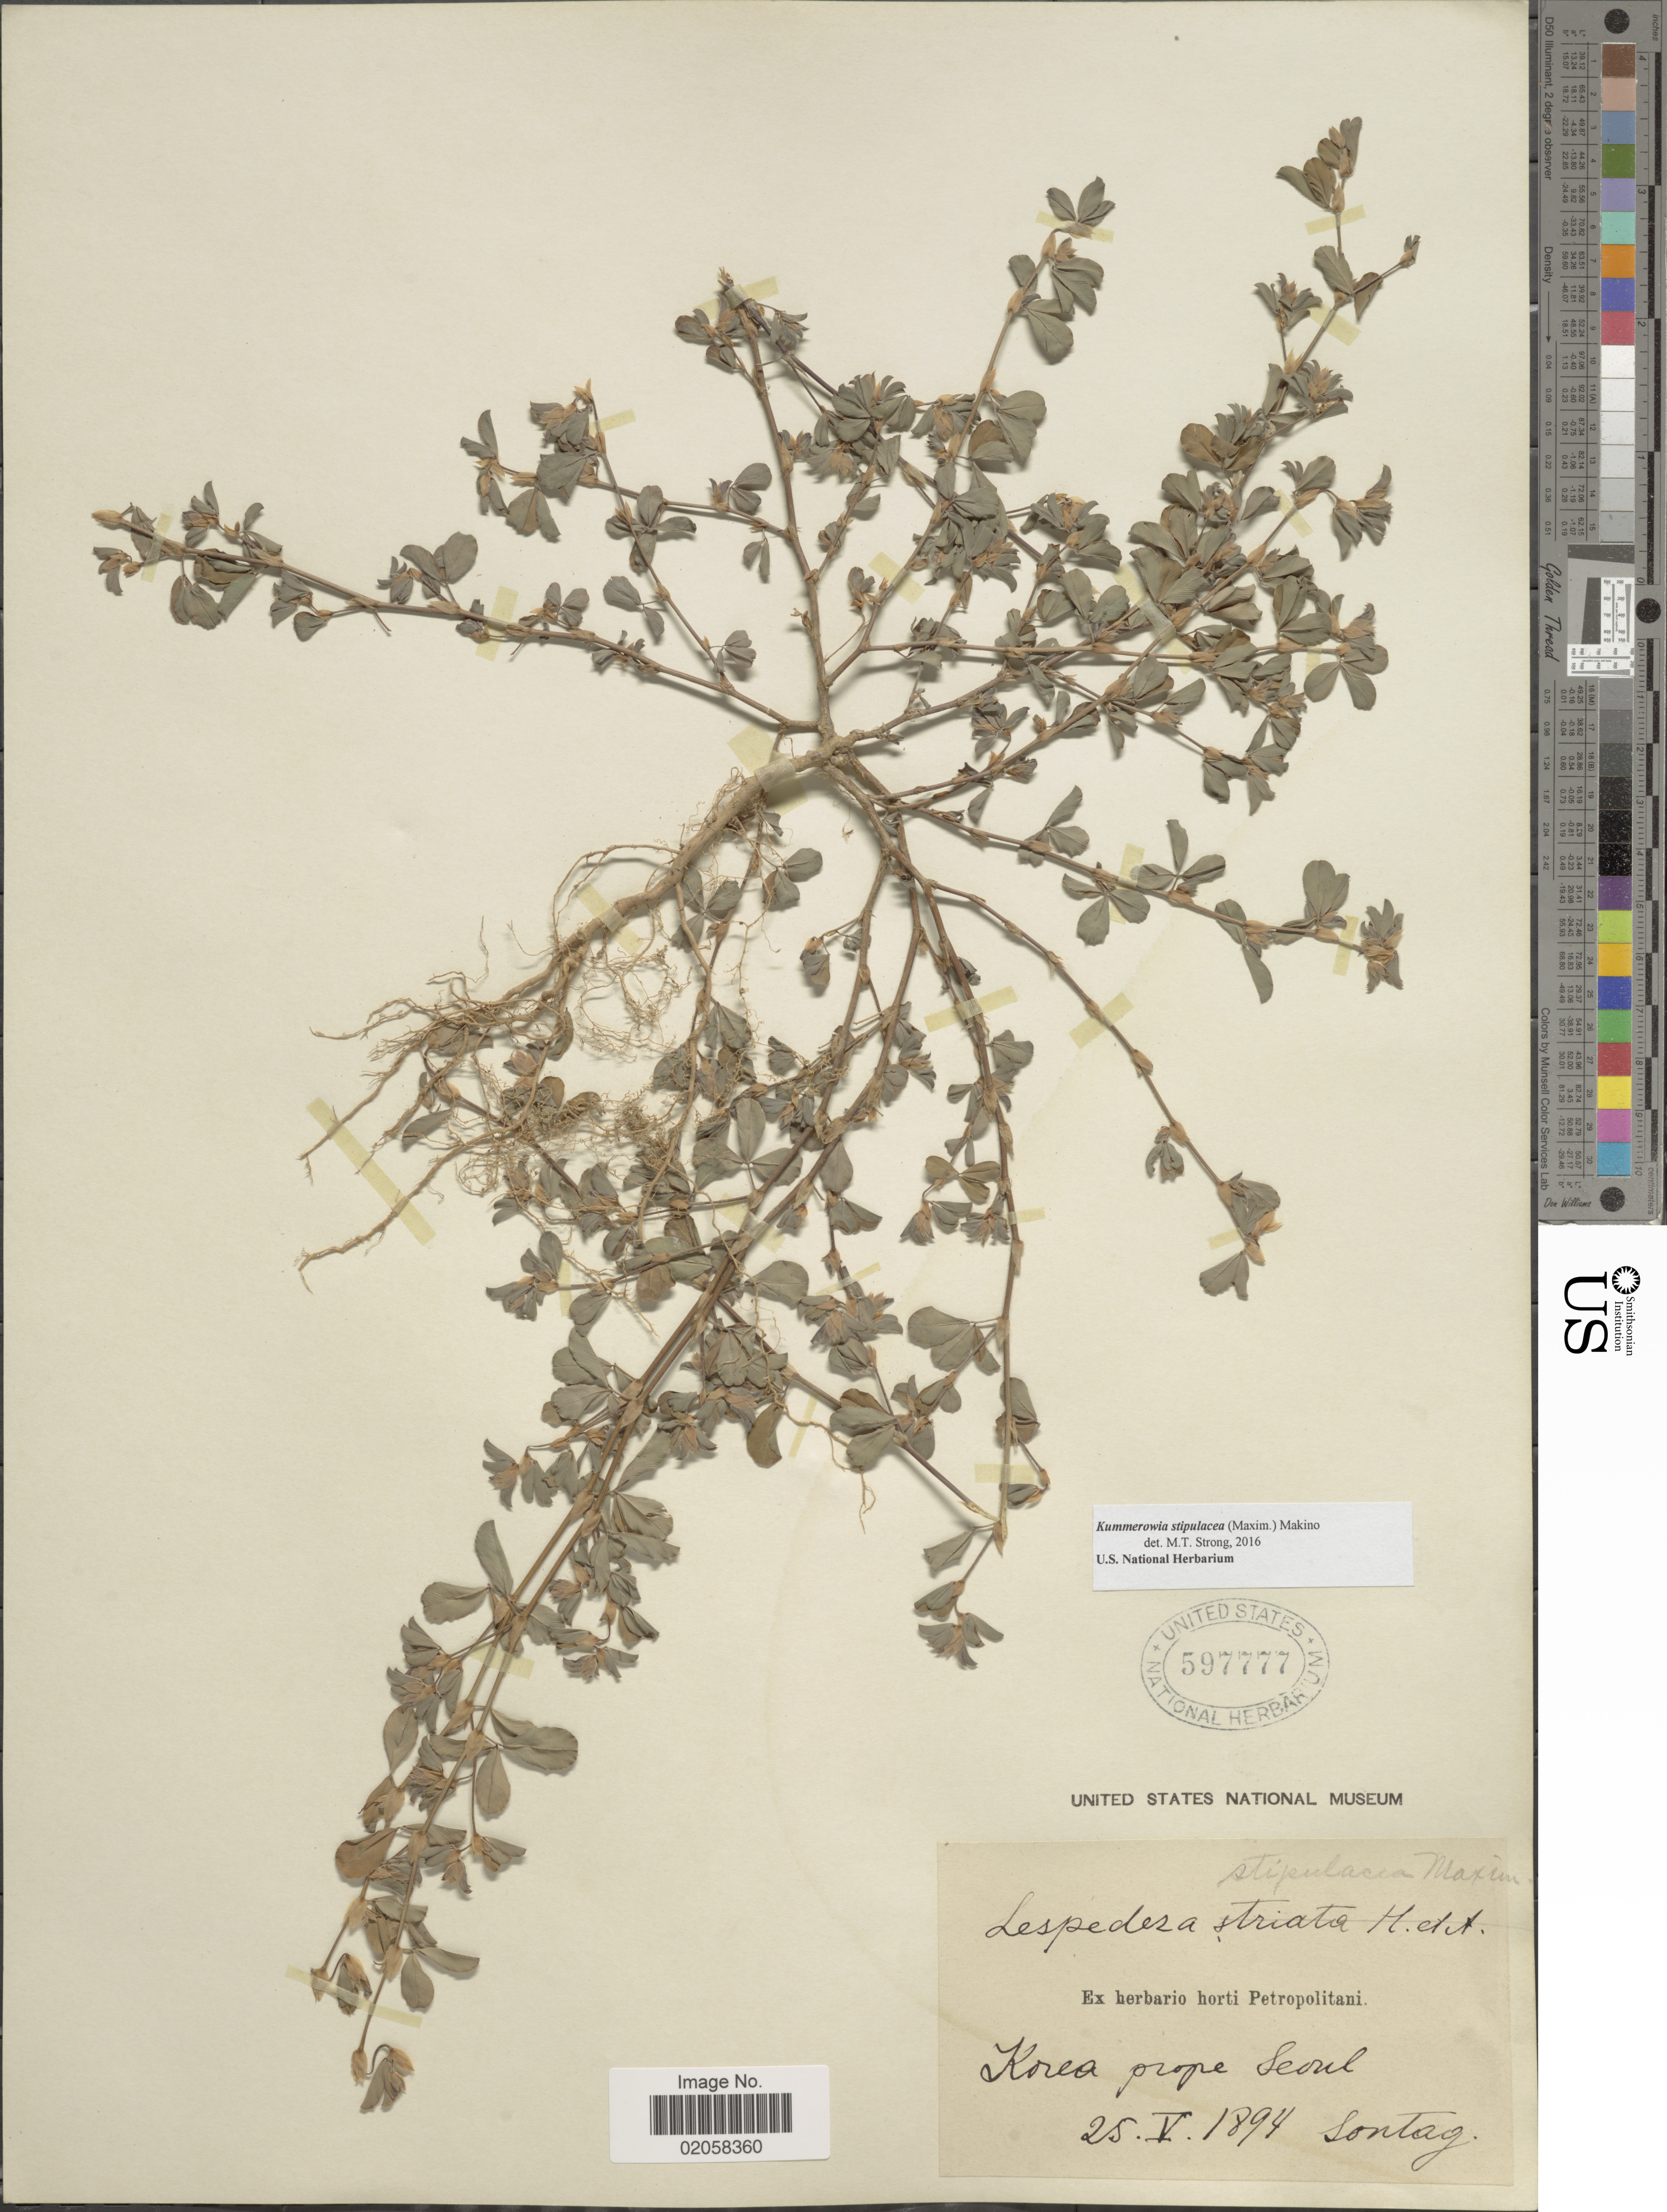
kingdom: Plantae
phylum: Tracheophyta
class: Magnoliopsida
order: Fabales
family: Fabaceae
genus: Kummerowia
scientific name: Kummerowia stipulacea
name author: (Maxim.) Makino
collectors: -. Sontag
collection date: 1894-05-25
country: South Korea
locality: Prope Seoul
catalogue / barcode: US 597777